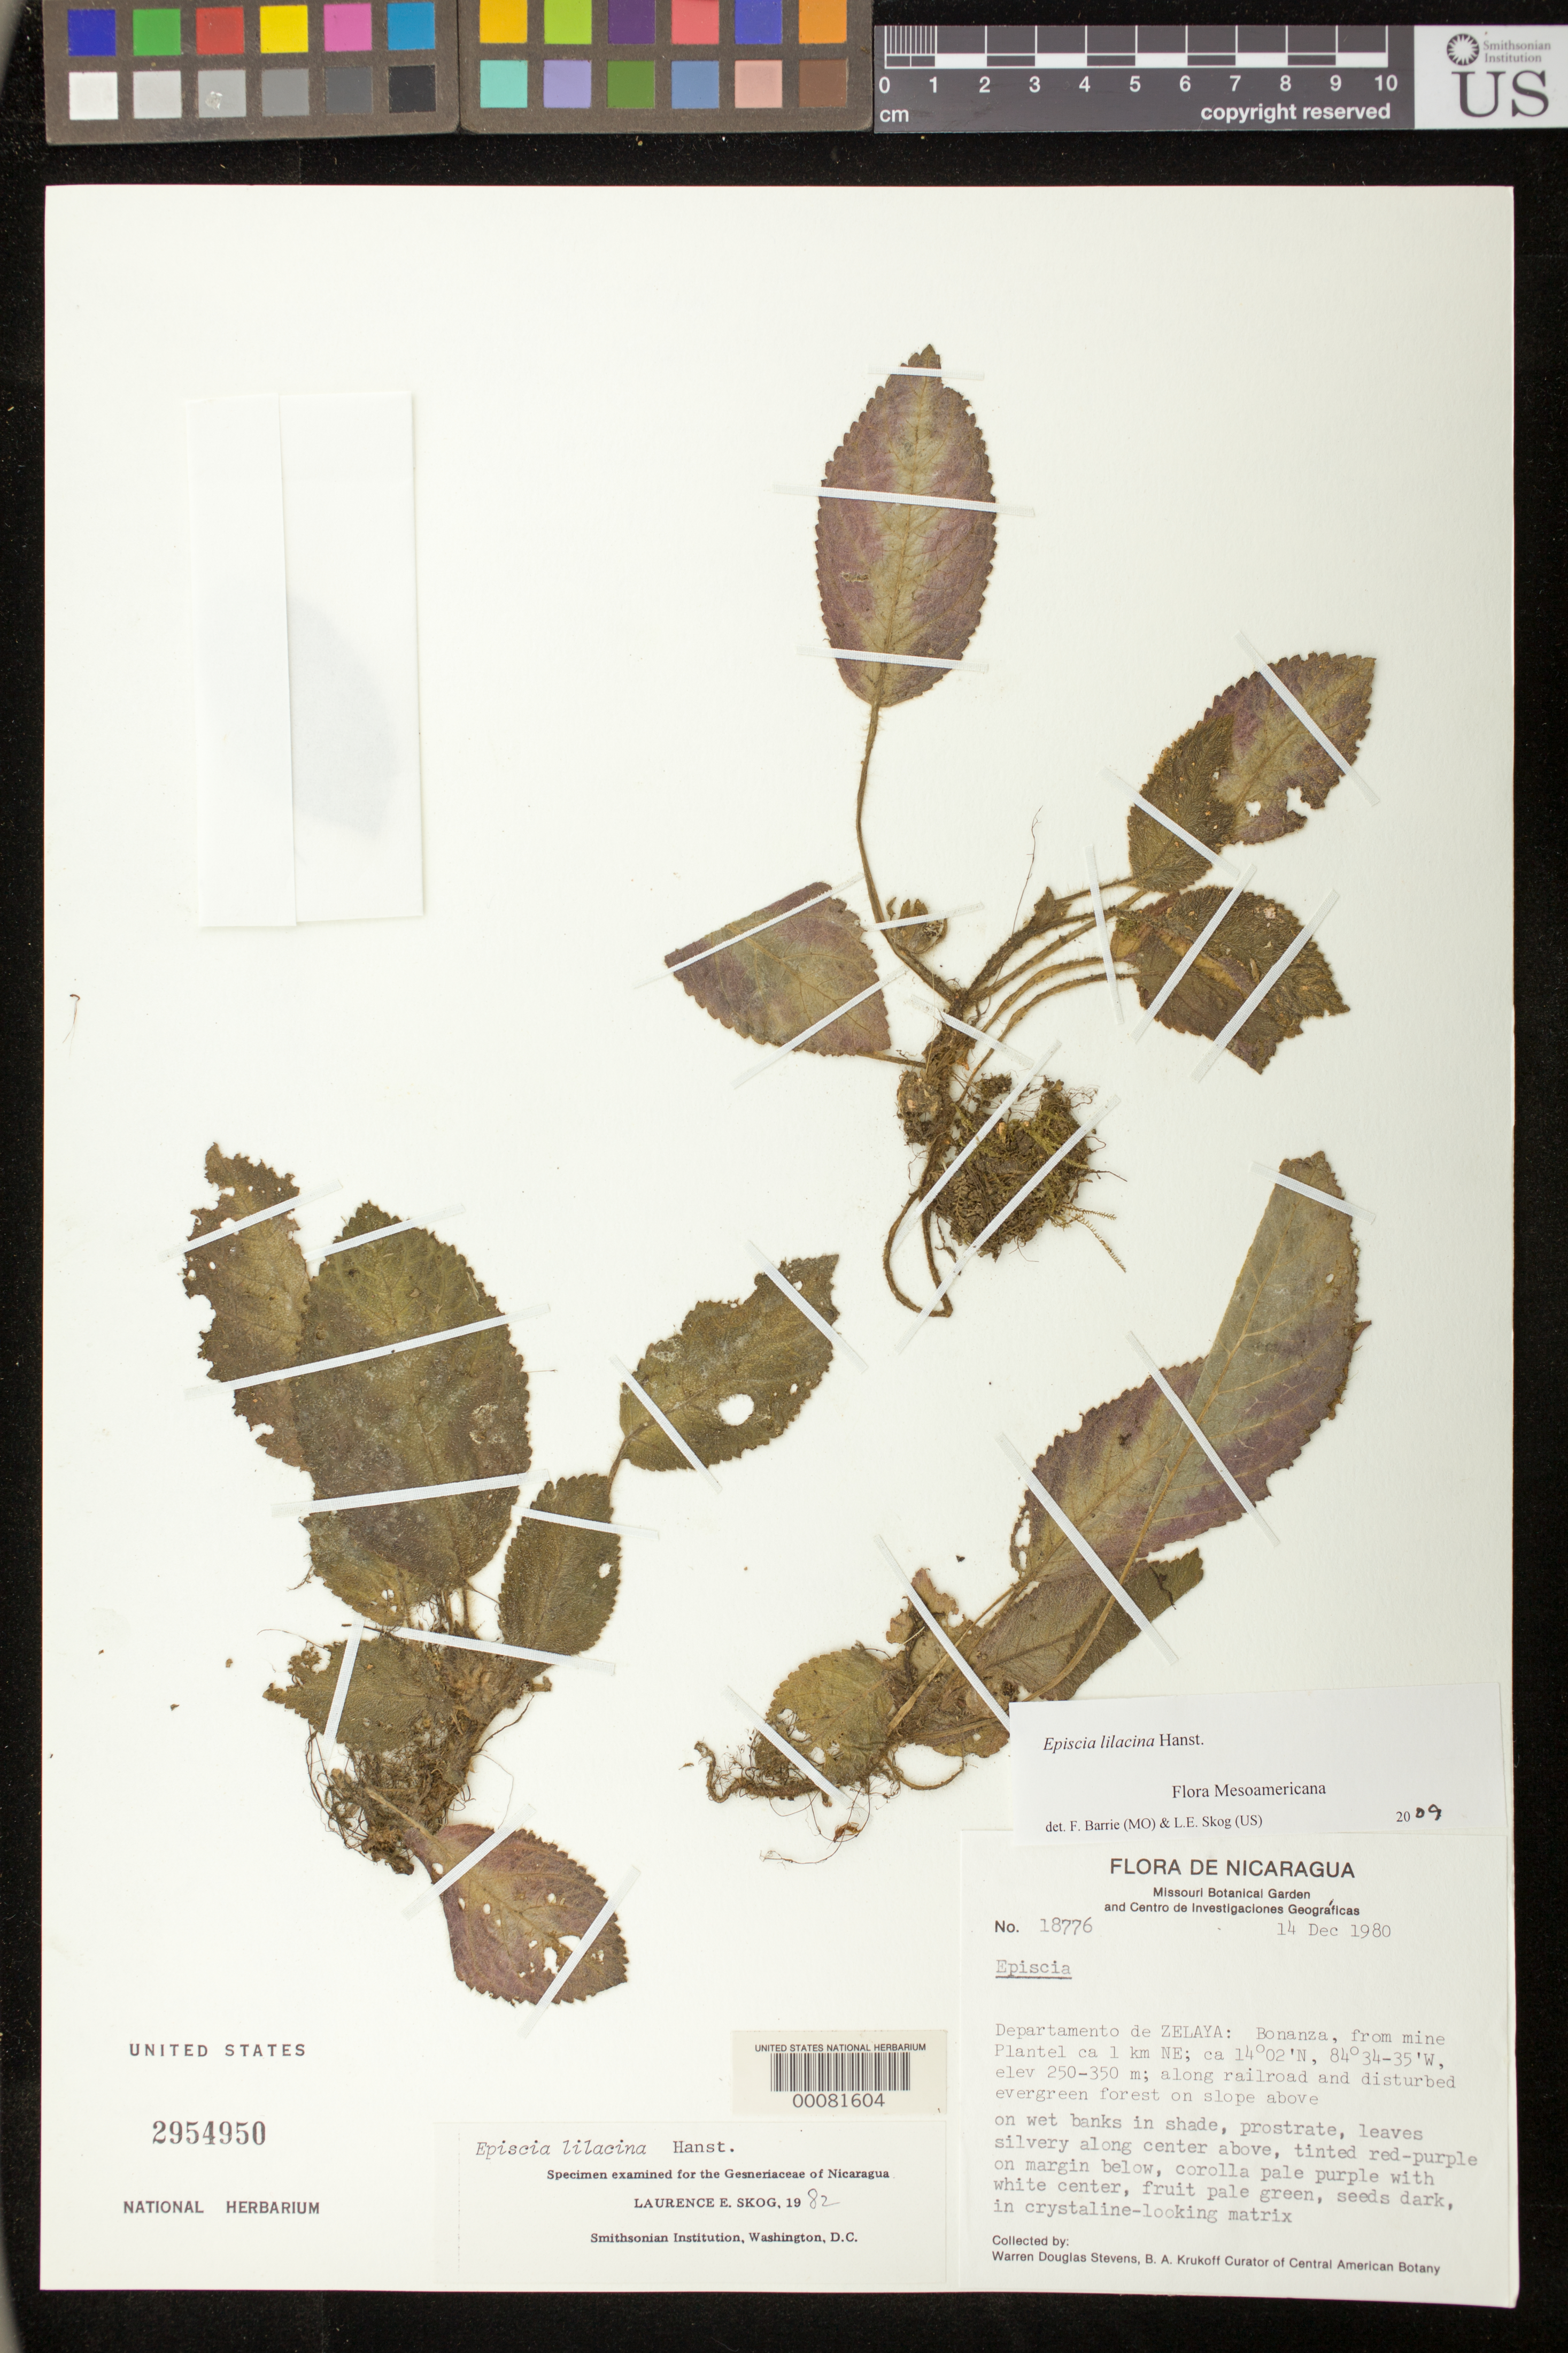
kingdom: Plantae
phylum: Tracheophyta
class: Magnoliopsida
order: Lamiales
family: Gesneriaceae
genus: Episcia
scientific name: Episcia lilacina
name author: Hanst.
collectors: W. D. Stevens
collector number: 18776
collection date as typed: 14 Dec 1980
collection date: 1980-12-14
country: Nicaragua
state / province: Atlántico Norte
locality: Bonanza, from mine Plantel about 1 km NE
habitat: Along railroad and disturbed evergreen foreston slope above; on wet banks in shade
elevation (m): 250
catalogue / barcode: US 2954950